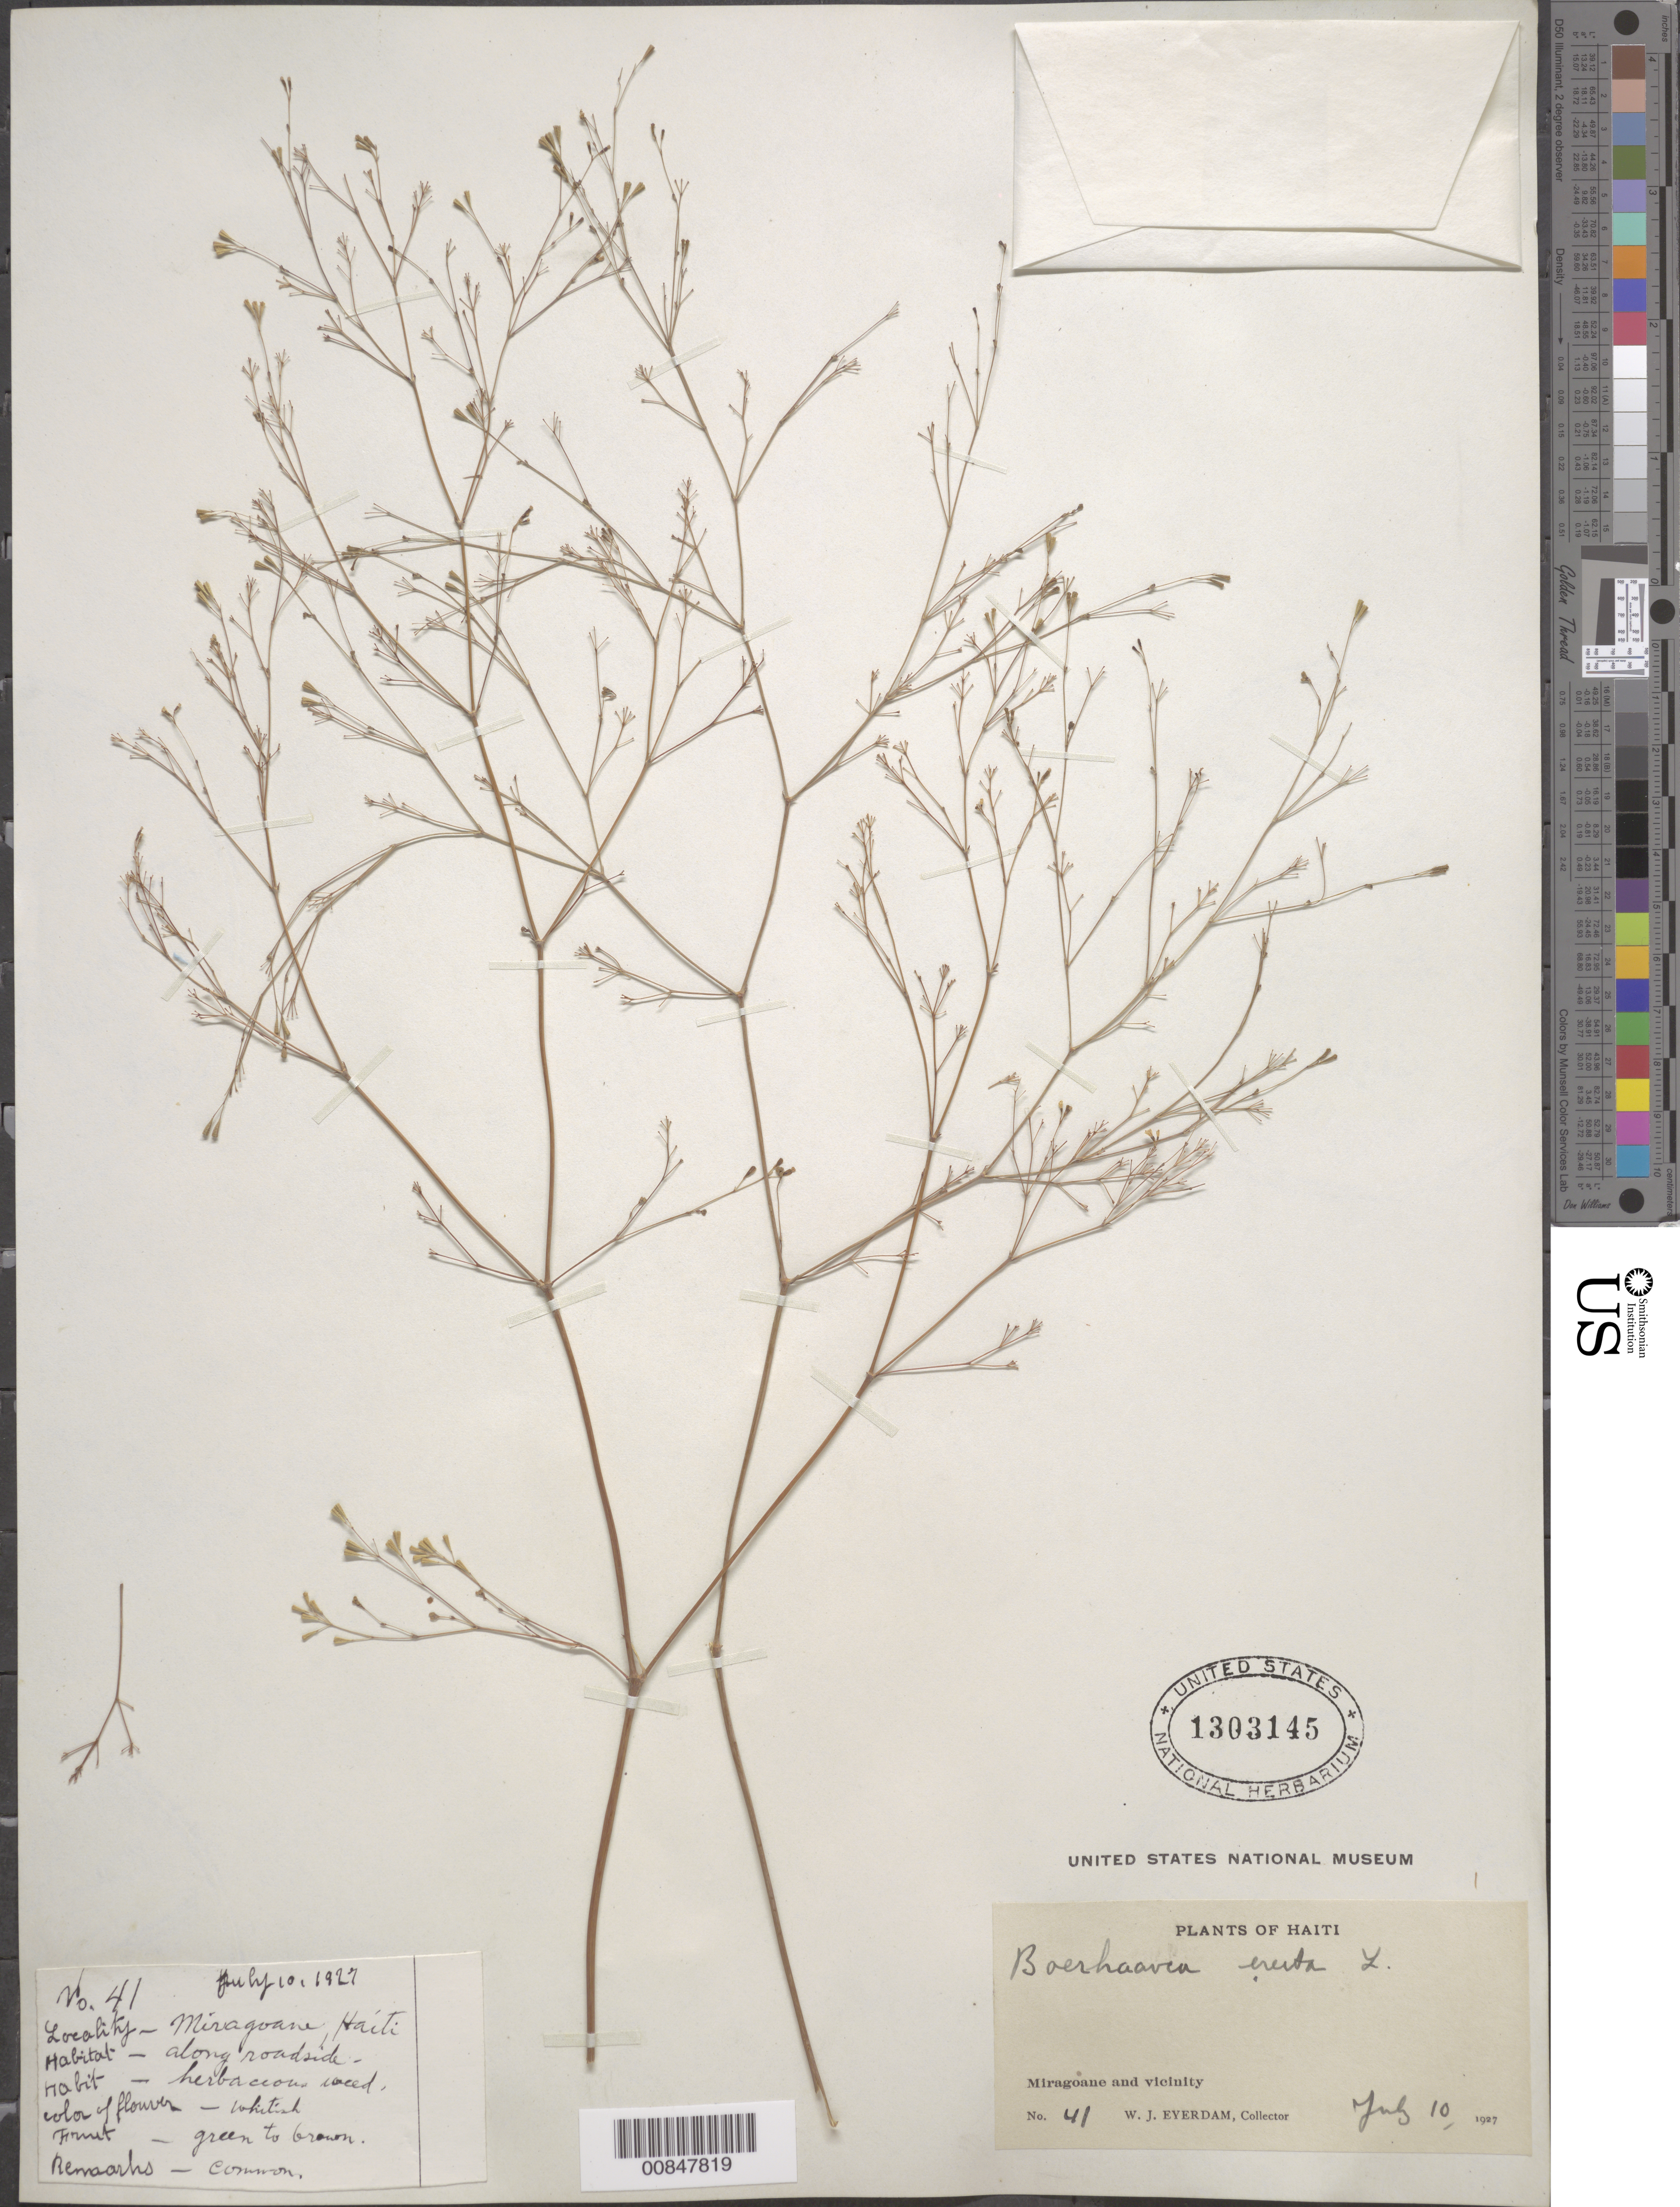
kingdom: Plantae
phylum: Tracheophyta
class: Magnoliopsida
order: Caryophyllales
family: Nyctaginaceae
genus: Boerhavia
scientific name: Boerhavia erecta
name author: L.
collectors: W. J. Eyerdam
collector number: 41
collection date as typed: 10 Jul 1927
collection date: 1927-07-10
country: Haiti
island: Hispaniola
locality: Miragoane.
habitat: Along roadside.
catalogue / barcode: US 1303145